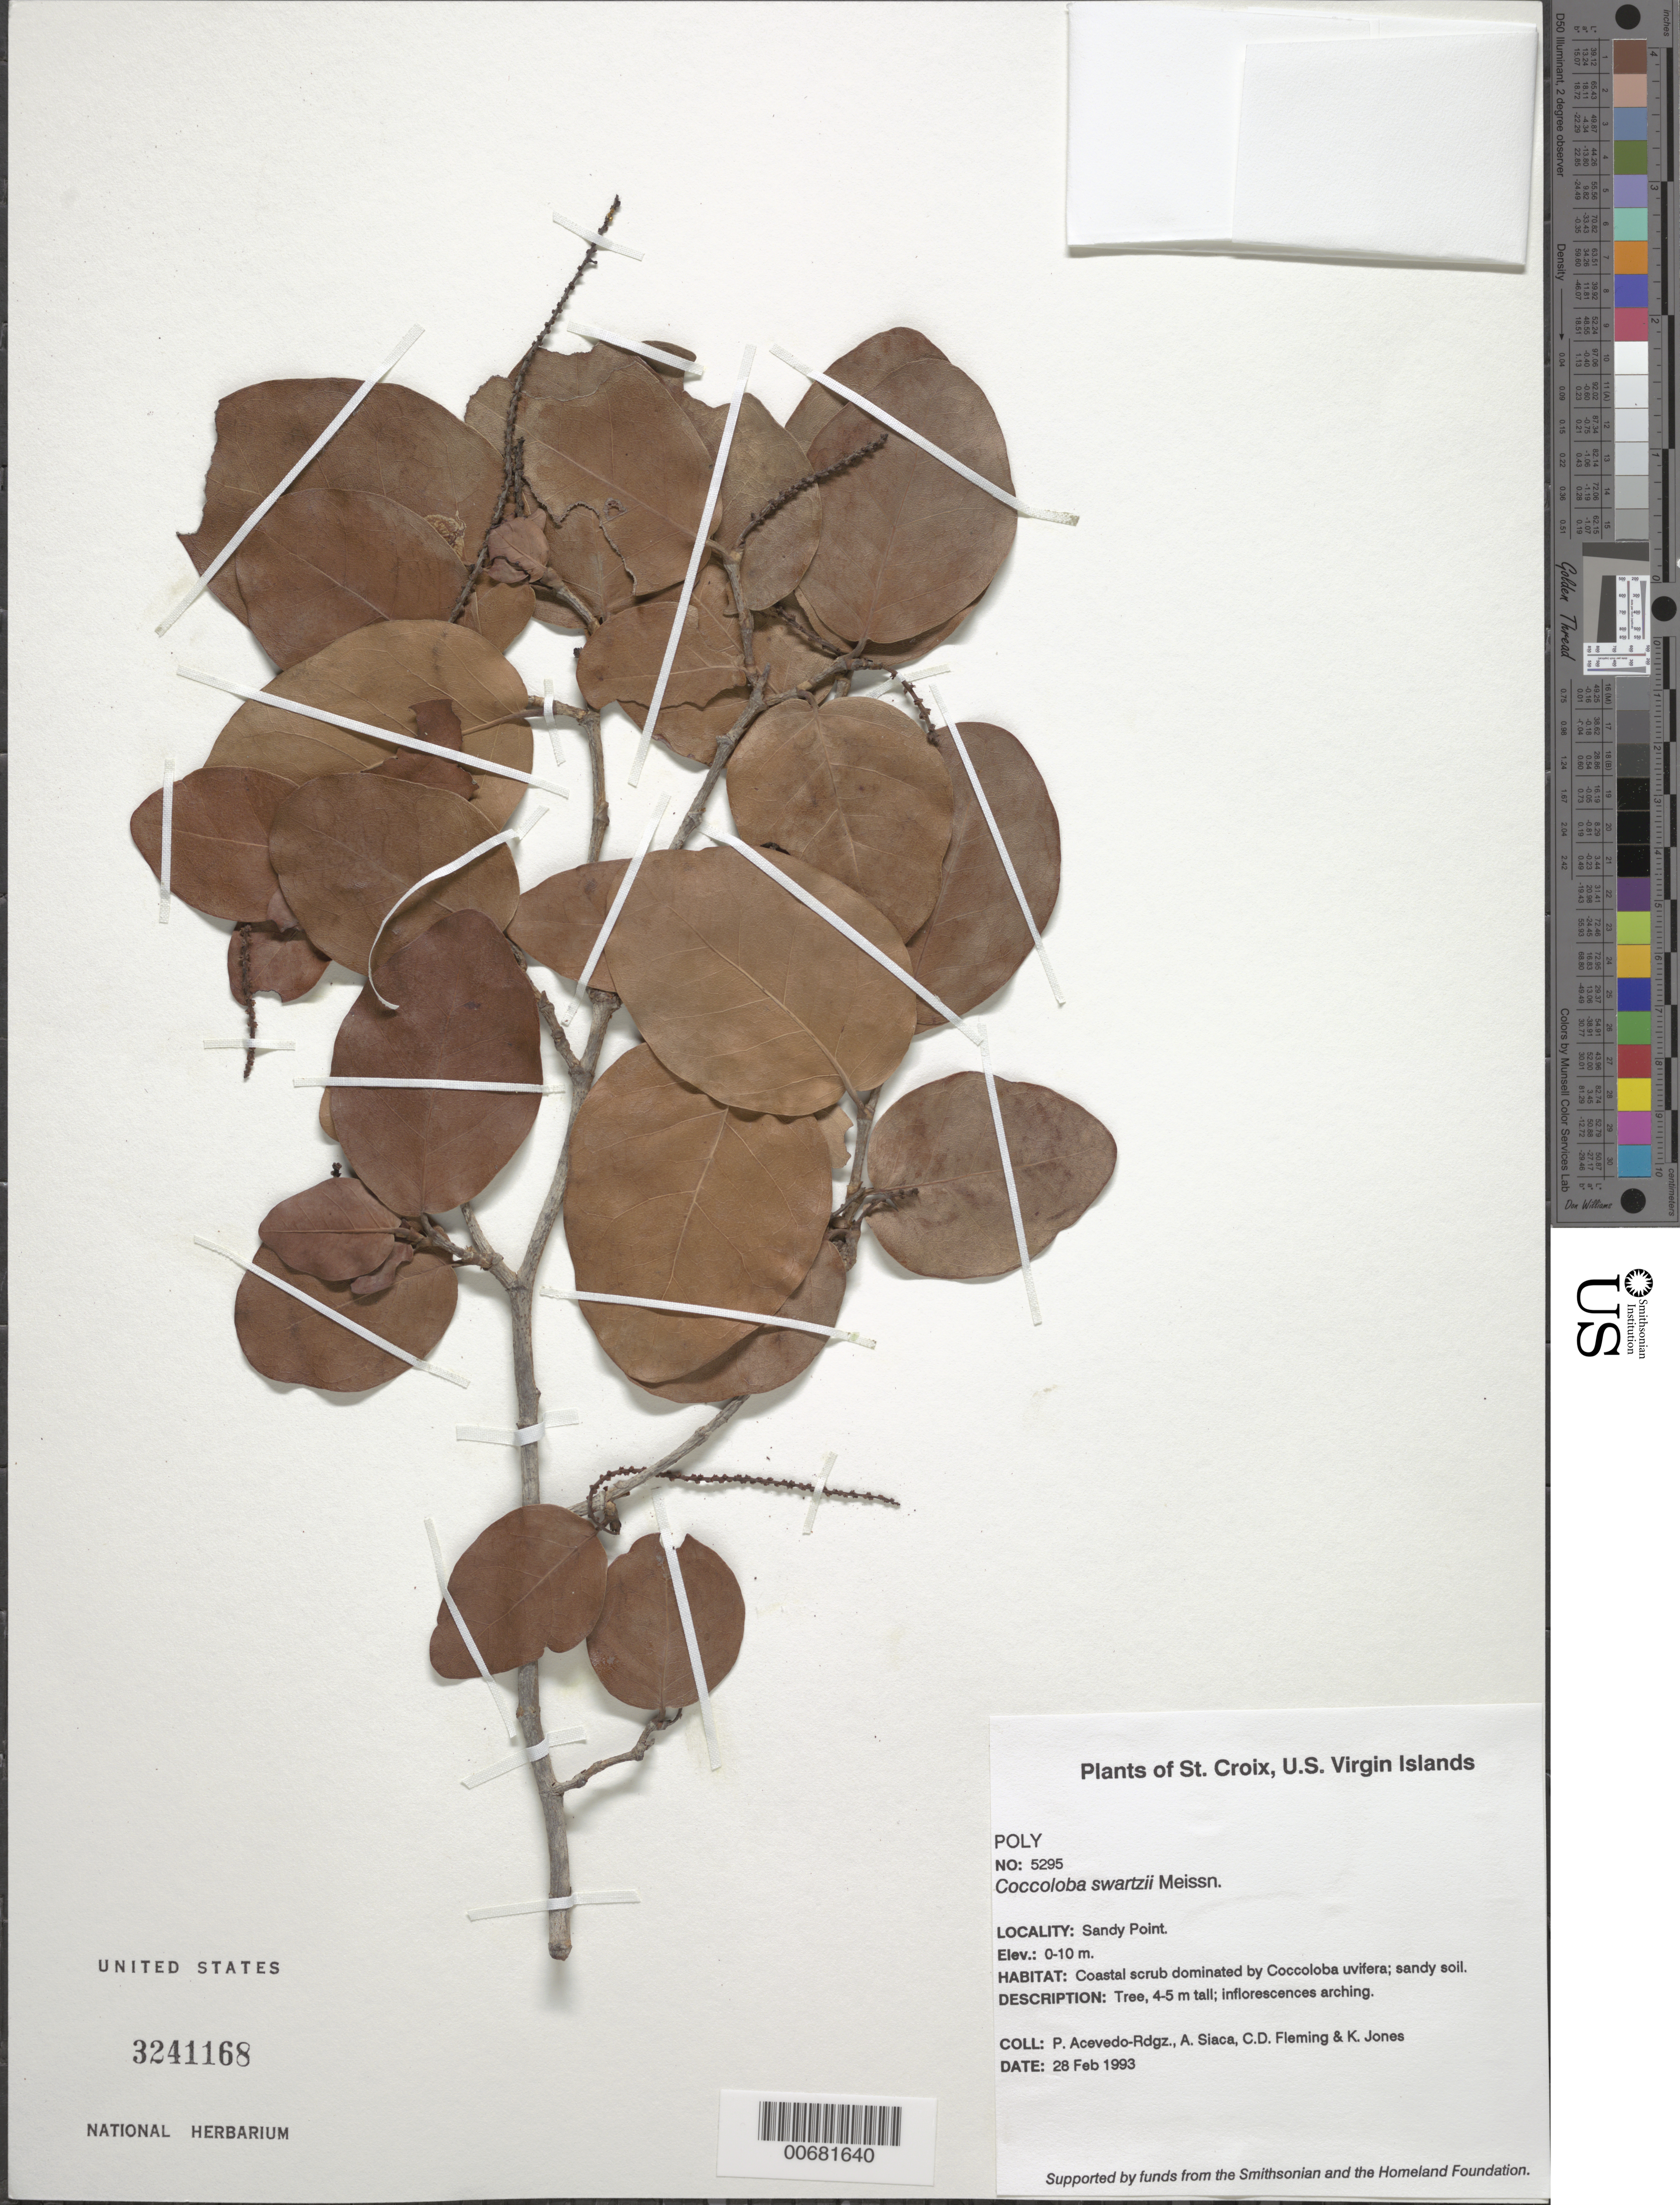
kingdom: Plantae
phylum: Tracheophyta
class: Magnoliopsida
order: Caryophyllales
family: Polygonaceae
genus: Coccoloba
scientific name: Coccoloba swartzii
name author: Meisn.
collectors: P. Acevedo-Rodr., A. Siaca, C. Fleming & K. Jones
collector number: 5295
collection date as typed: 28 Feb 1993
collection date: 1993-02-28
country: U.S. Virgin Islands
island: St. Croix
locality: Sandy Point.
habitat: Coastal scrub dominated by Coccoloba uvifera; sandy soil.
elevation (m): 0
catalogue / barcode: US 3241168